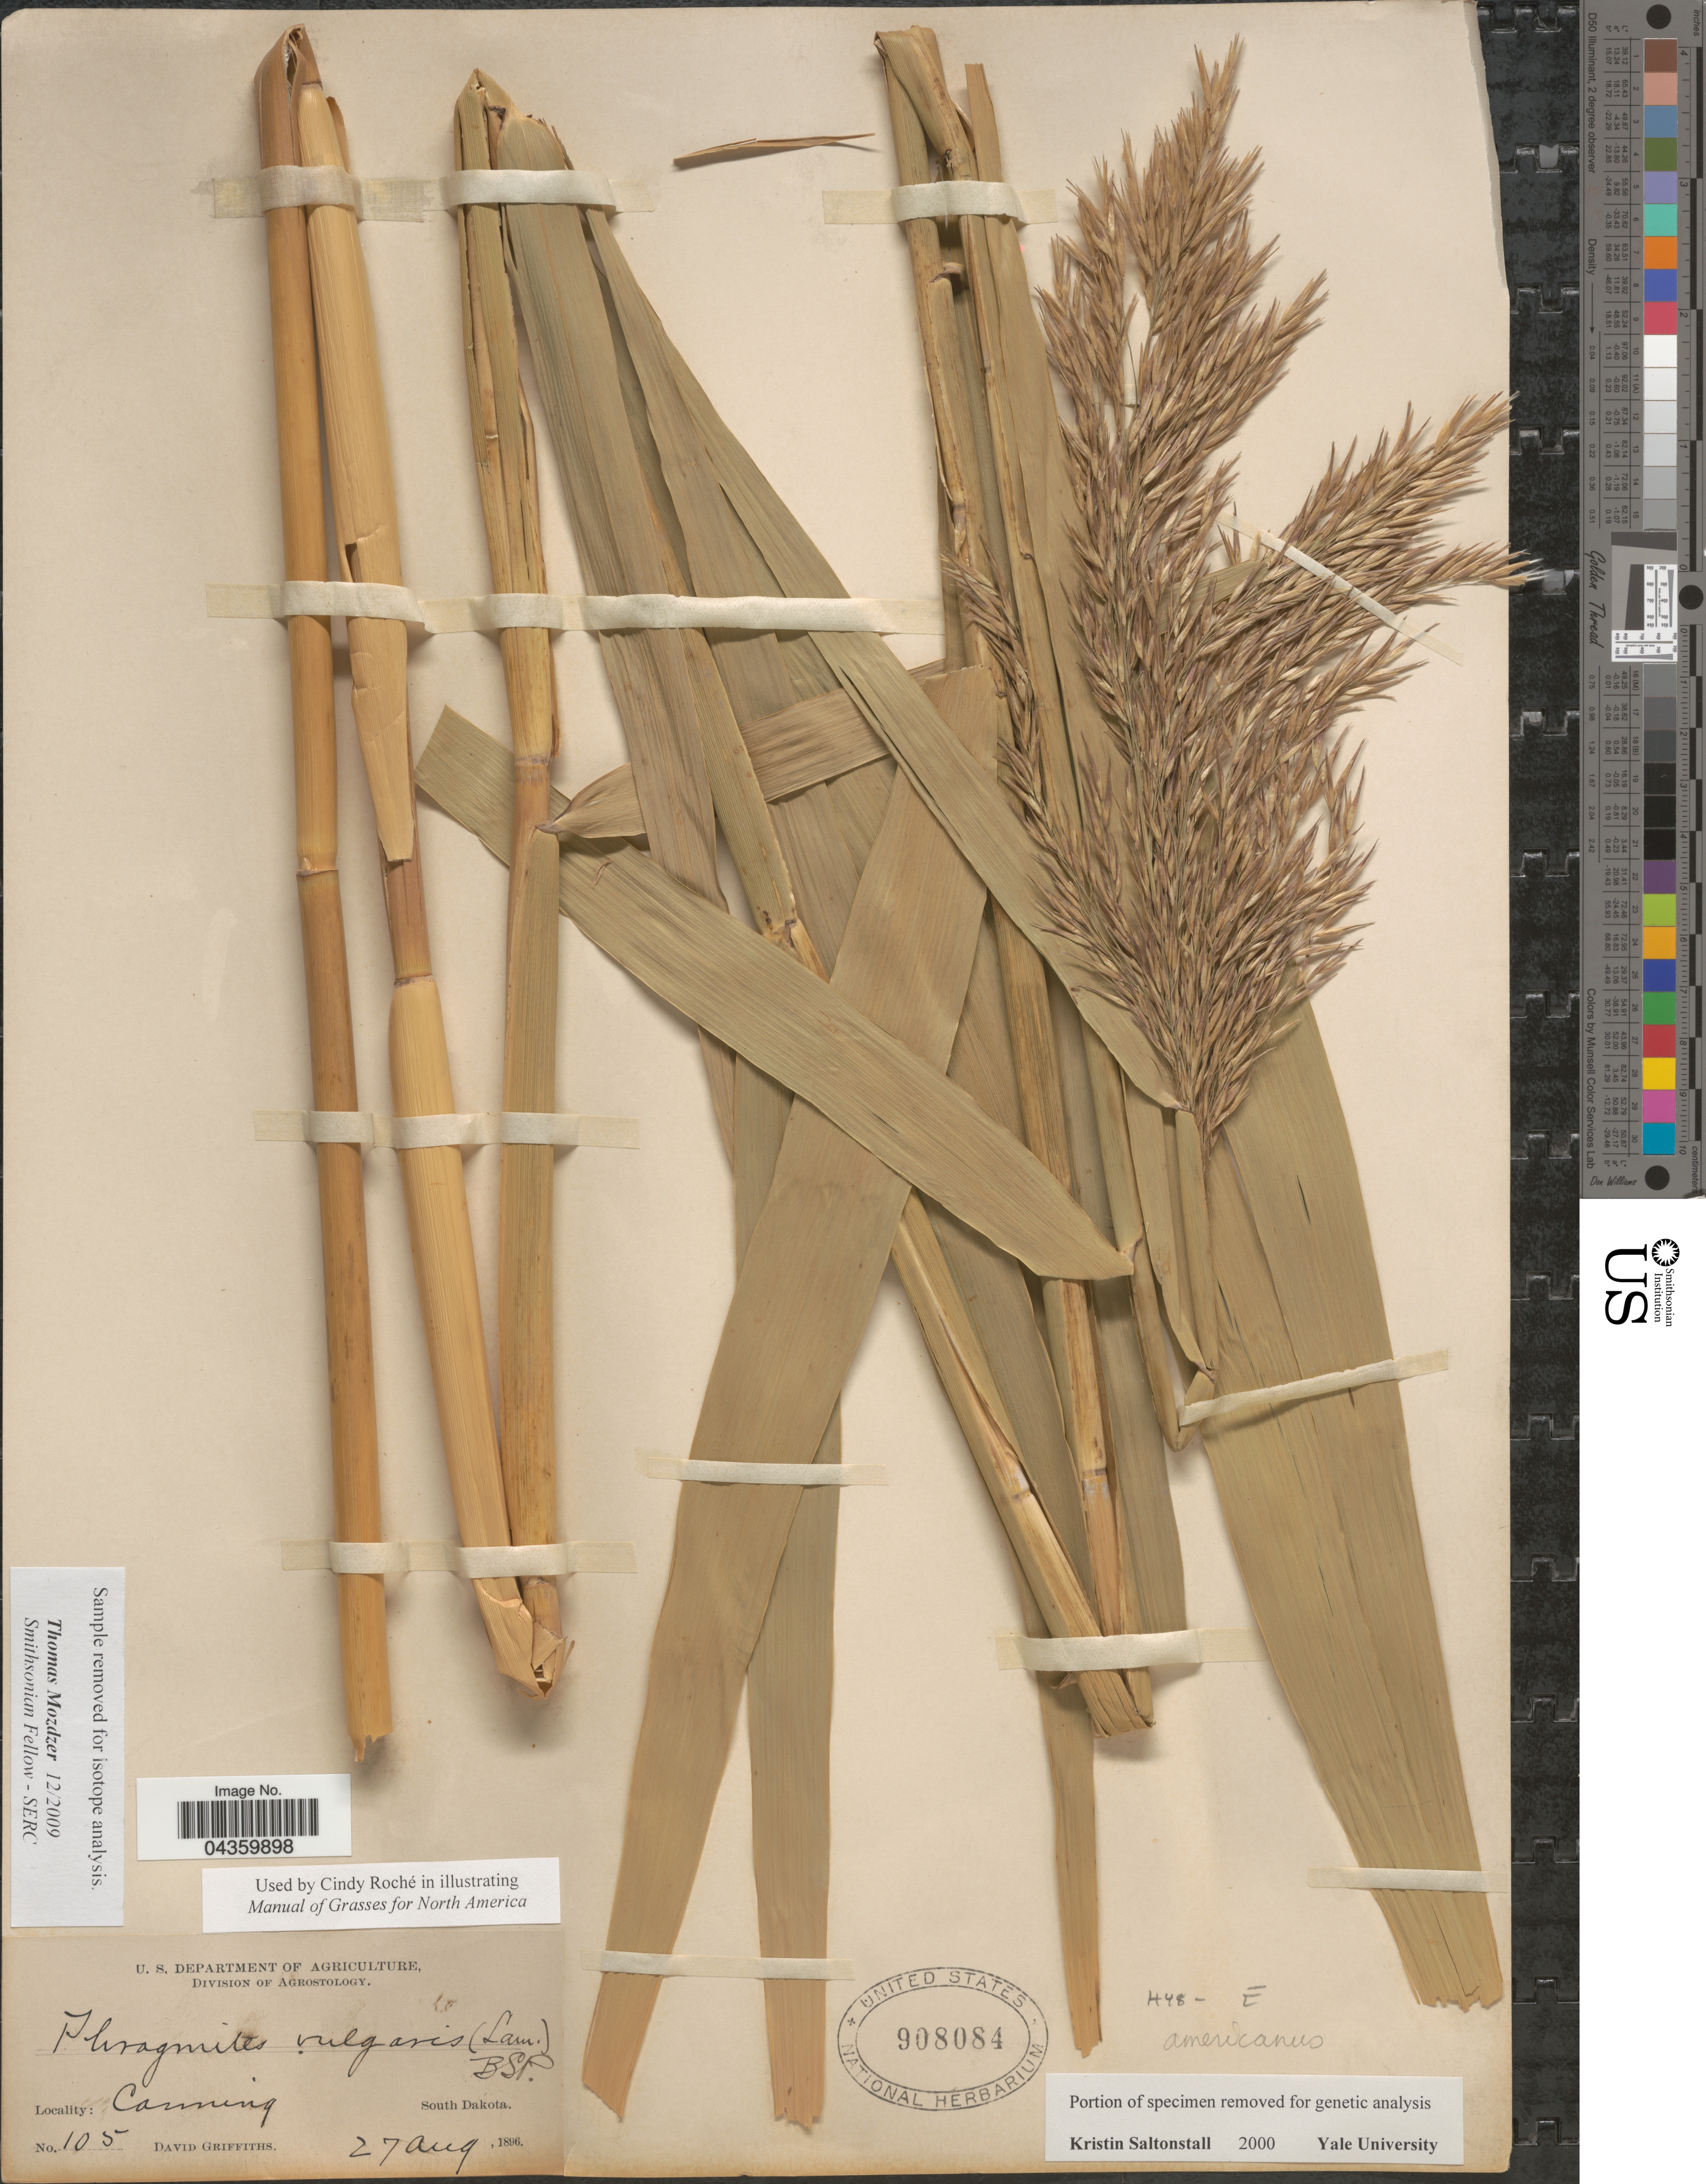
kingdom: Plantae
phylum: Tracheophyta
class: Liliopsida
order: Poales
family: Poaceae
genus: Phragmites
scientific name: Phragmites australis subsp. americanus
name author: Saltonstall & et al.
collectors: D. Griffiths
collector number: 105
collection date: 1896-08-27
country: United States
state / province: South Dakota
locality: Canning.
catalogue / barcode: US 908084